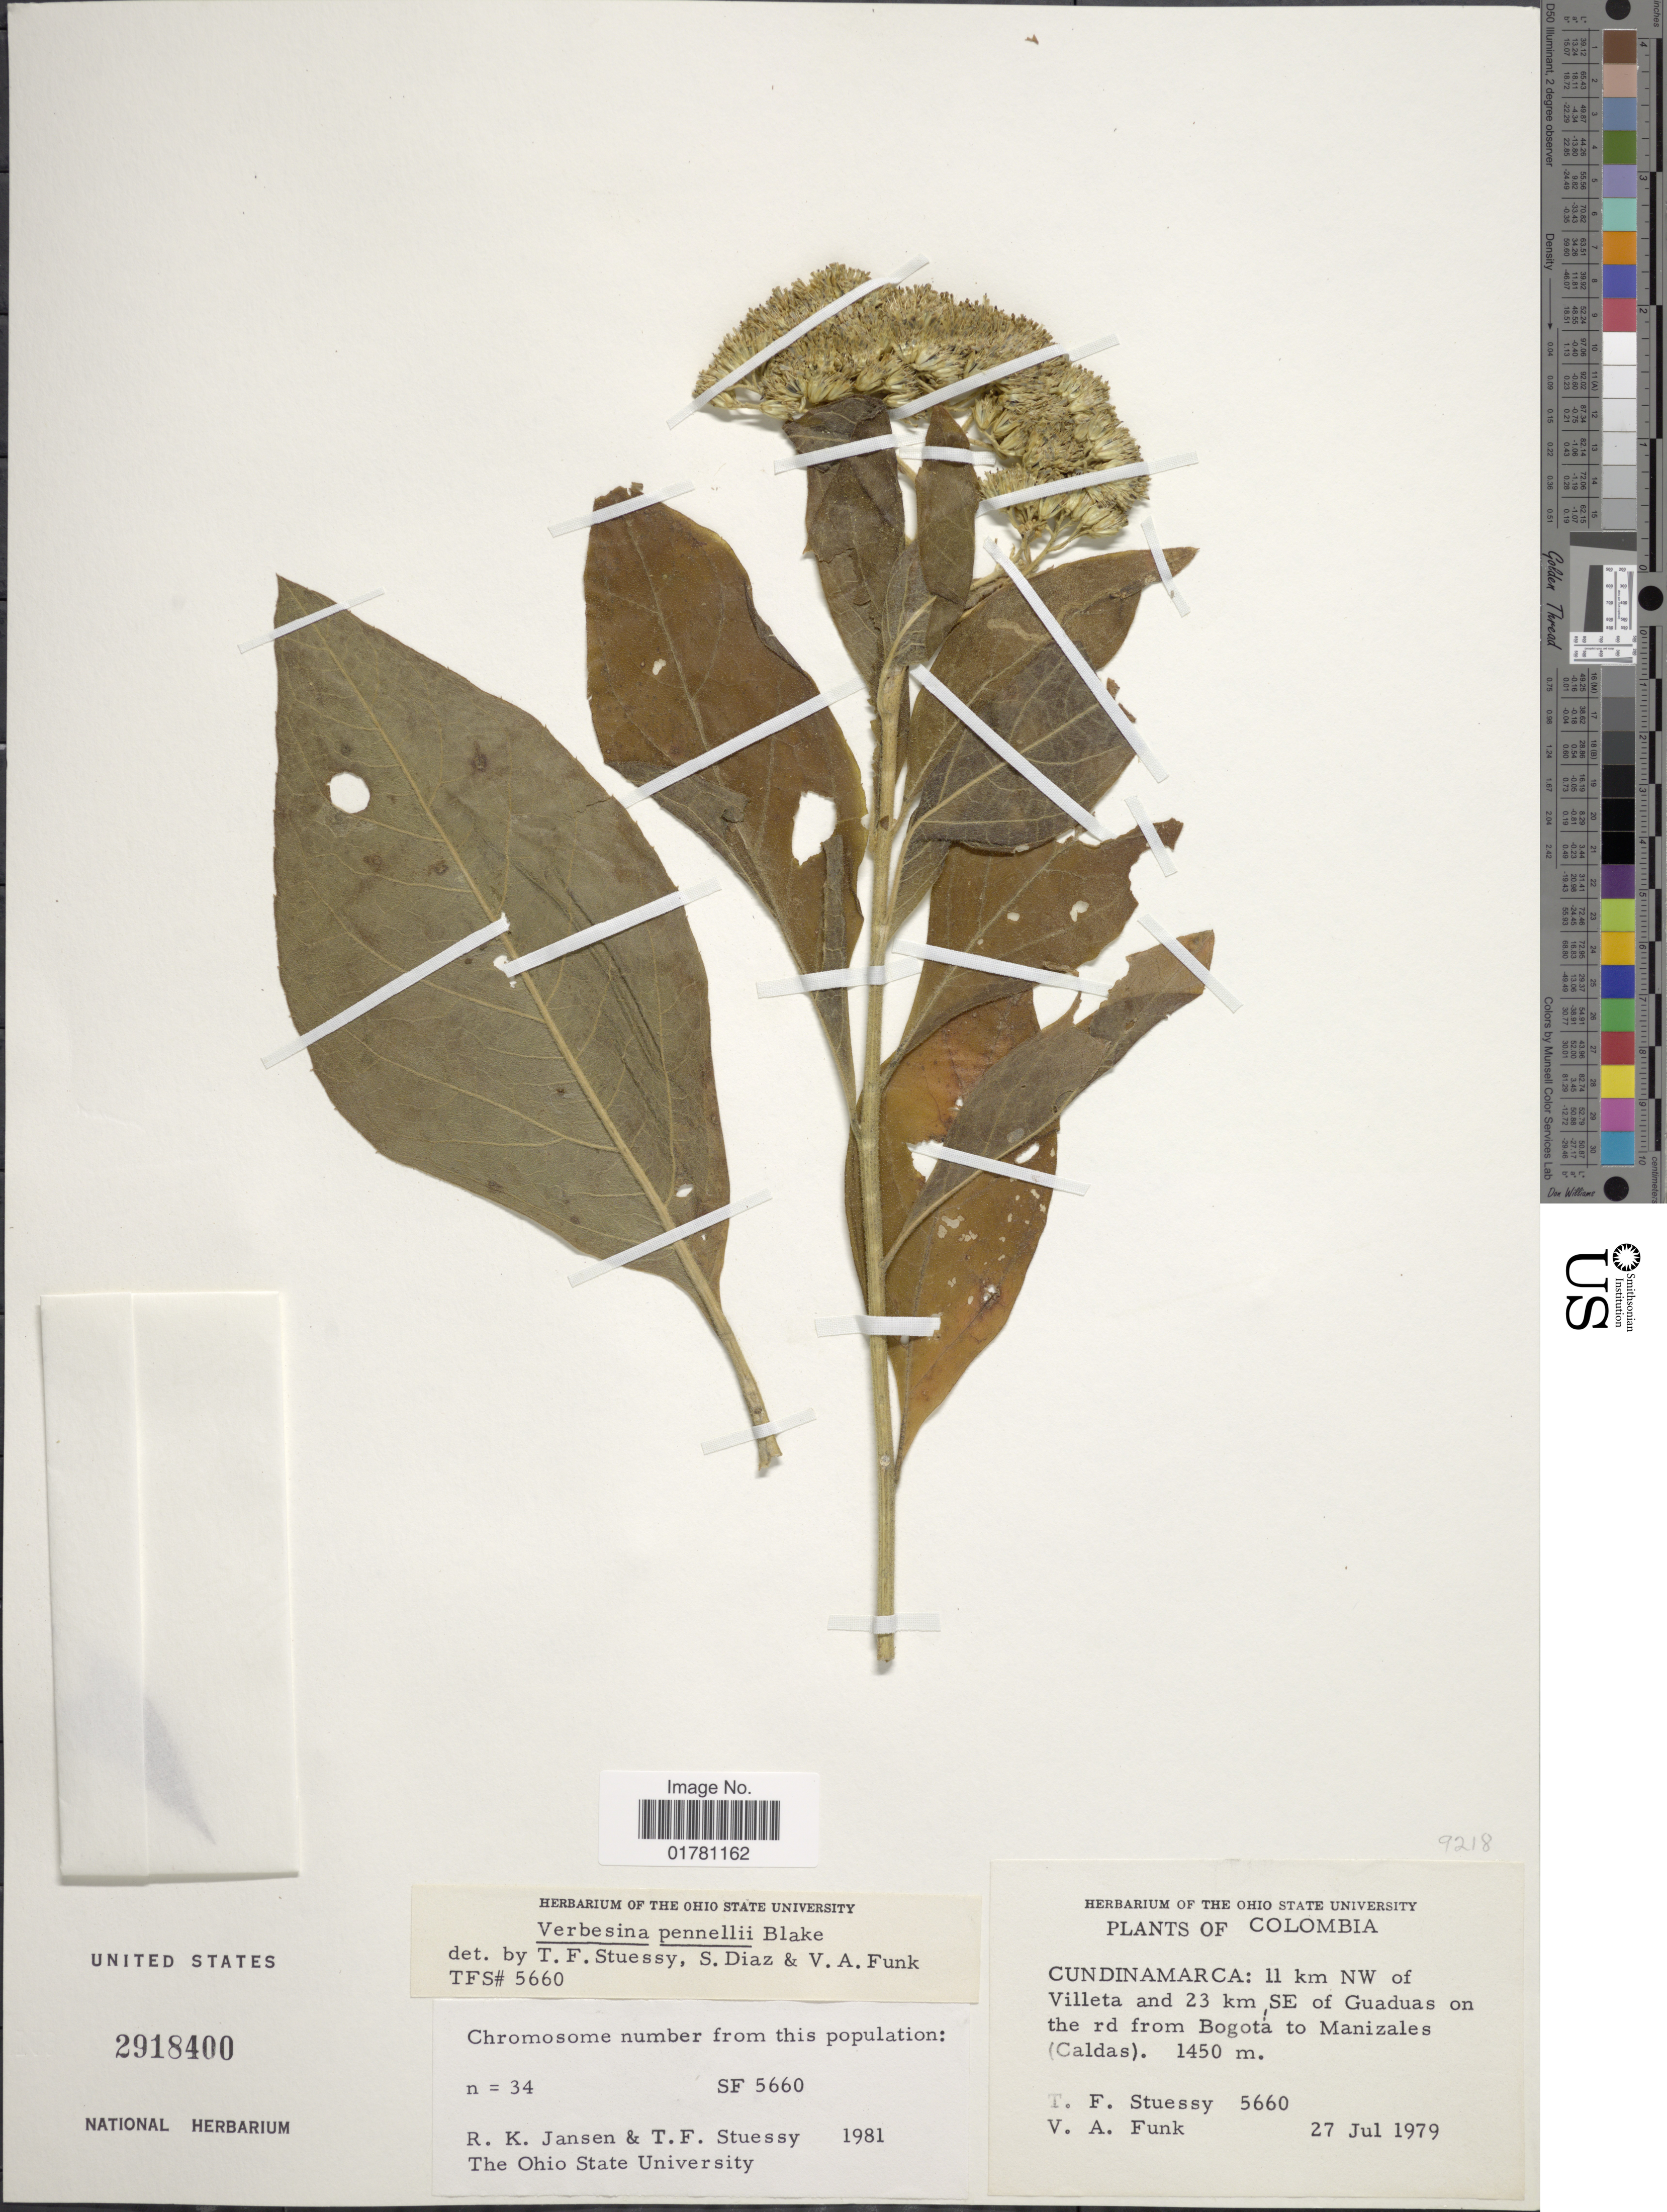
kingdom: Plantae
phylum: Tracheophyta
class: Magnoliopsida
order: Asterales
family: Asteraceae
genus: Verbesina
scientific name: Verbesina pennellii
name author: S.F. Blake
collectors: T. Stuessy & V. Funk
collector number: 5660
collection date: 1979-07-27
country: Colombia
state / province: Cundinamarca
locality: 11 km NW of Villeta and 23 km SE of Guaduas on the rd from Bogotá to Manizales (Caldas)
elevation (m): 1450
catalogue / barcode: US 2918400